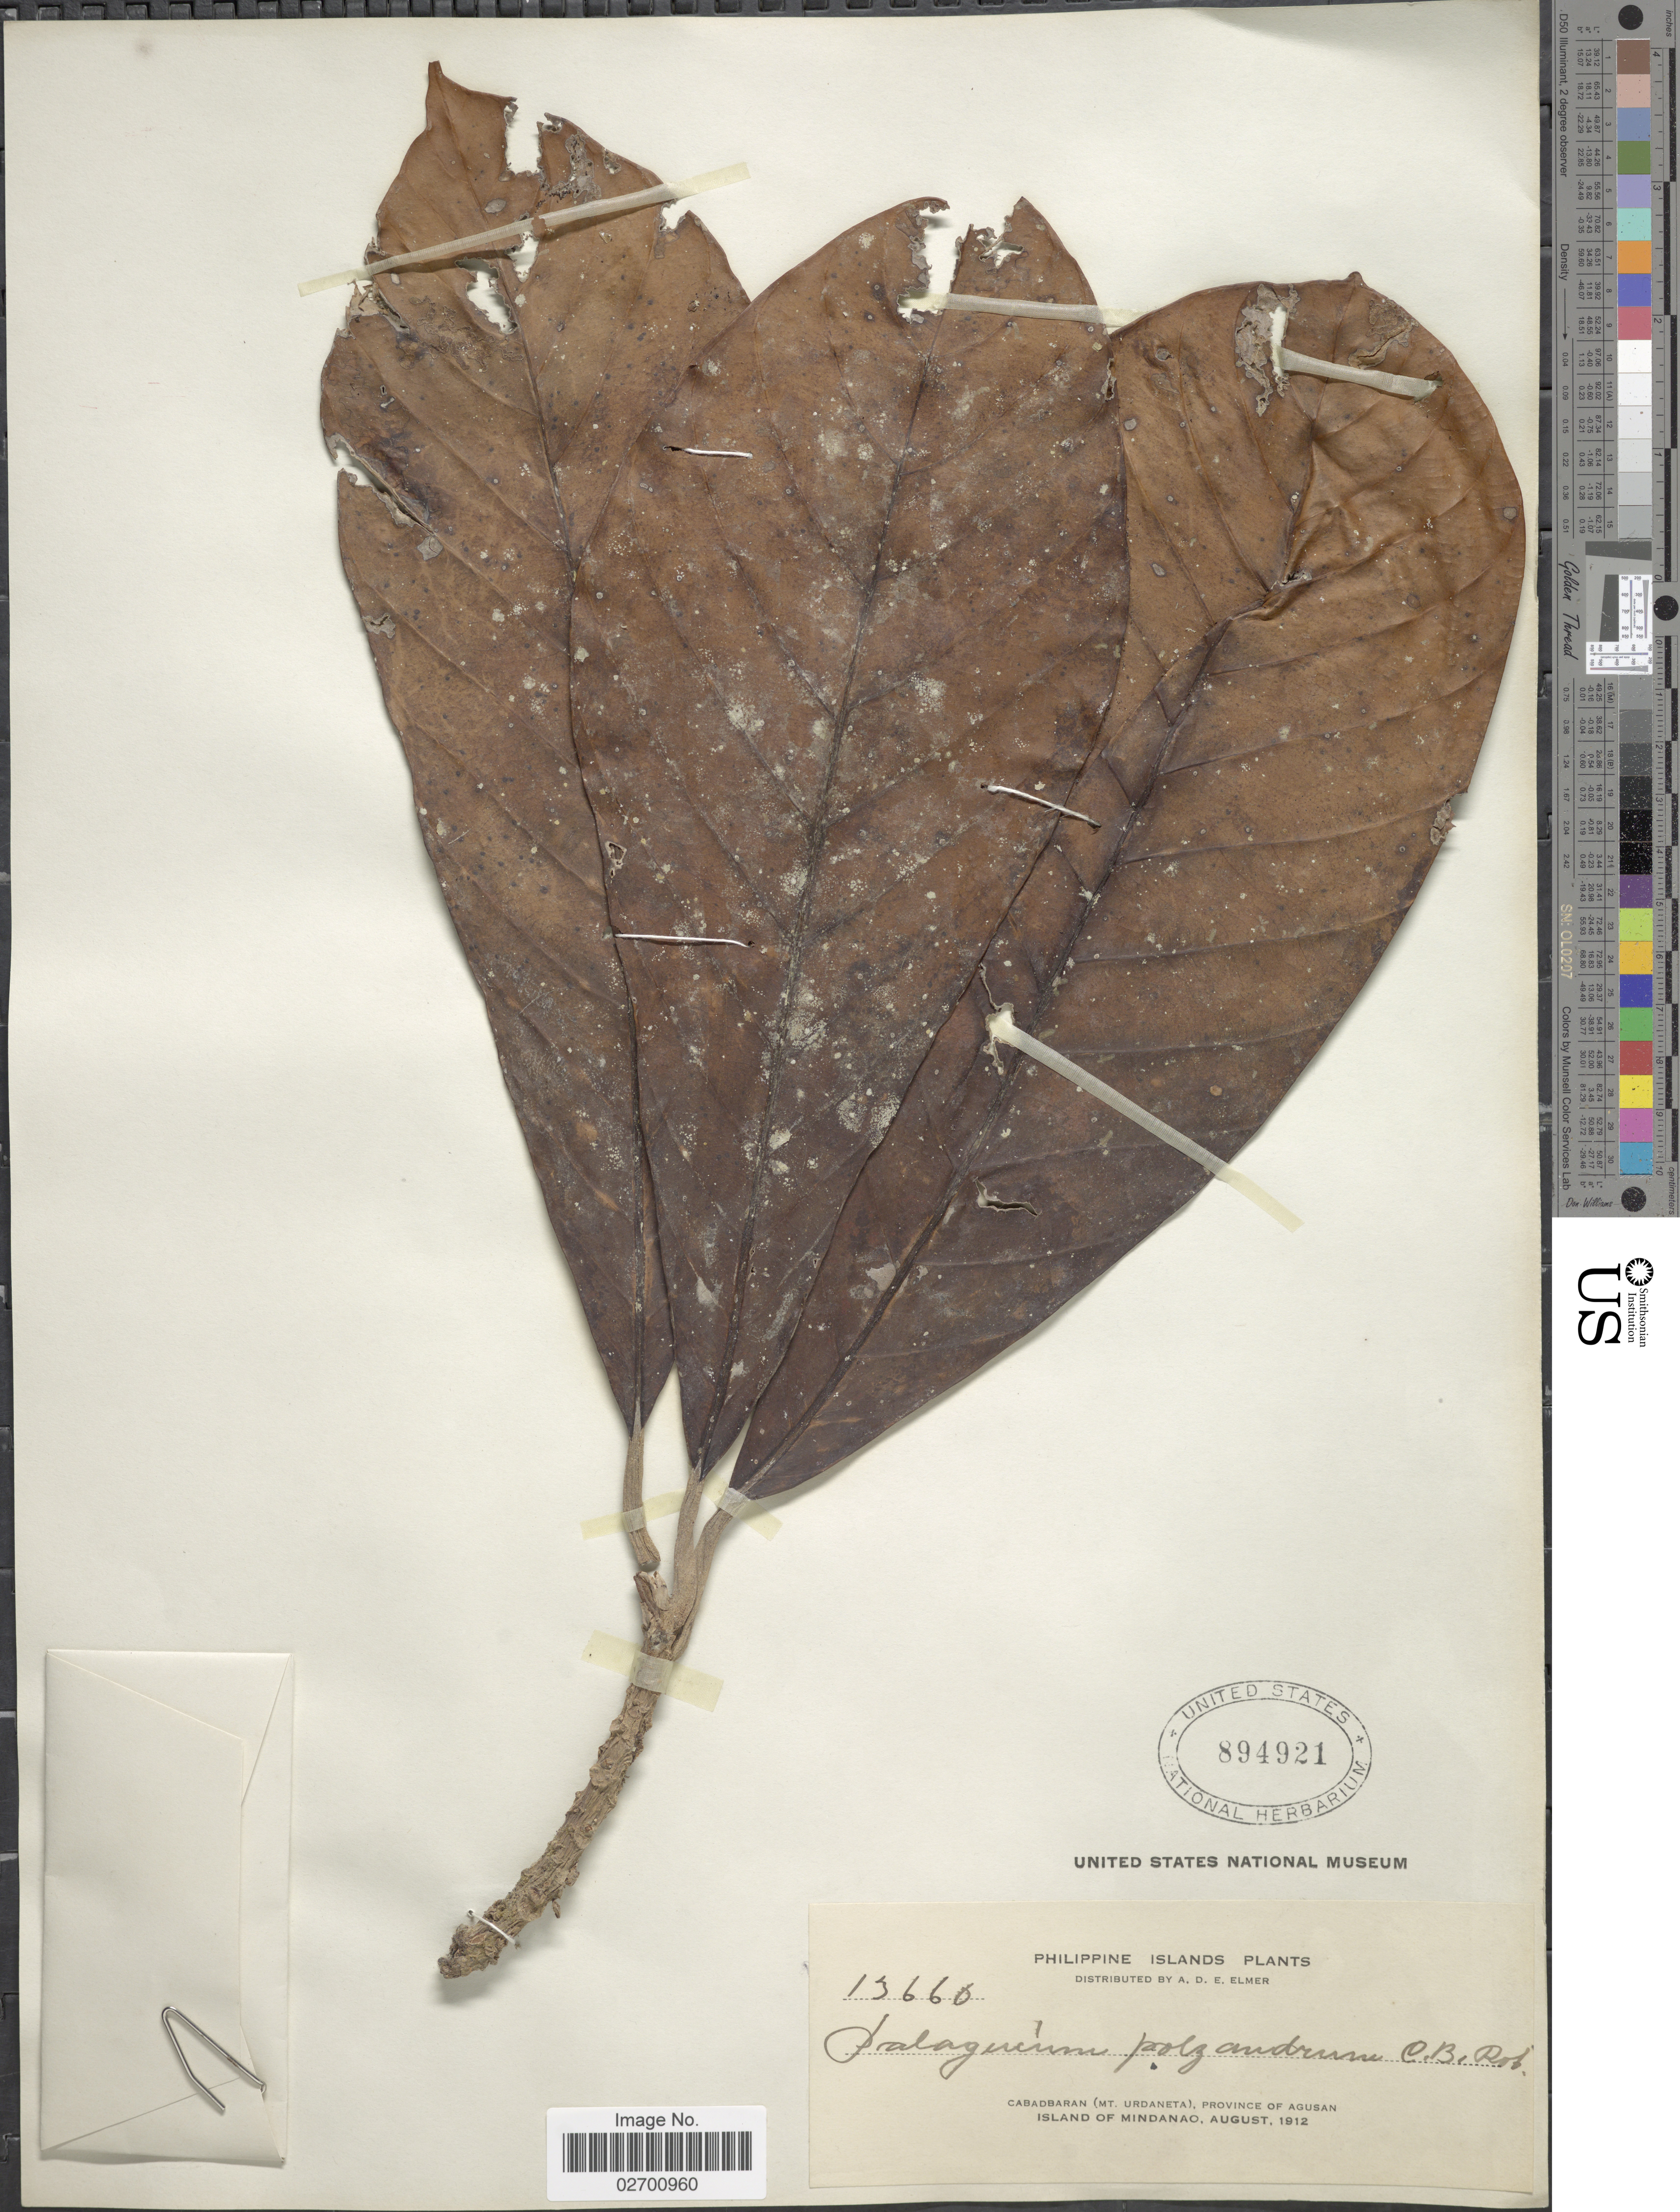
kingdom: Plantae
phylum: Tracheophyta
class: Magnoliopsida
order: Ericales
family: Sapotaceae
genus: Palaquium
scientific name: Palaquium polyandrum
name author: C.B. Rob.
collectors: A. D. E. Elmer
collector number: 13660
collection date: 1912-08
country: Philippines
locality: Cabadbaran (Mt. Urdaneta), Province of Agusan, Island of Mindanao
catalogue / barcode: US 894921